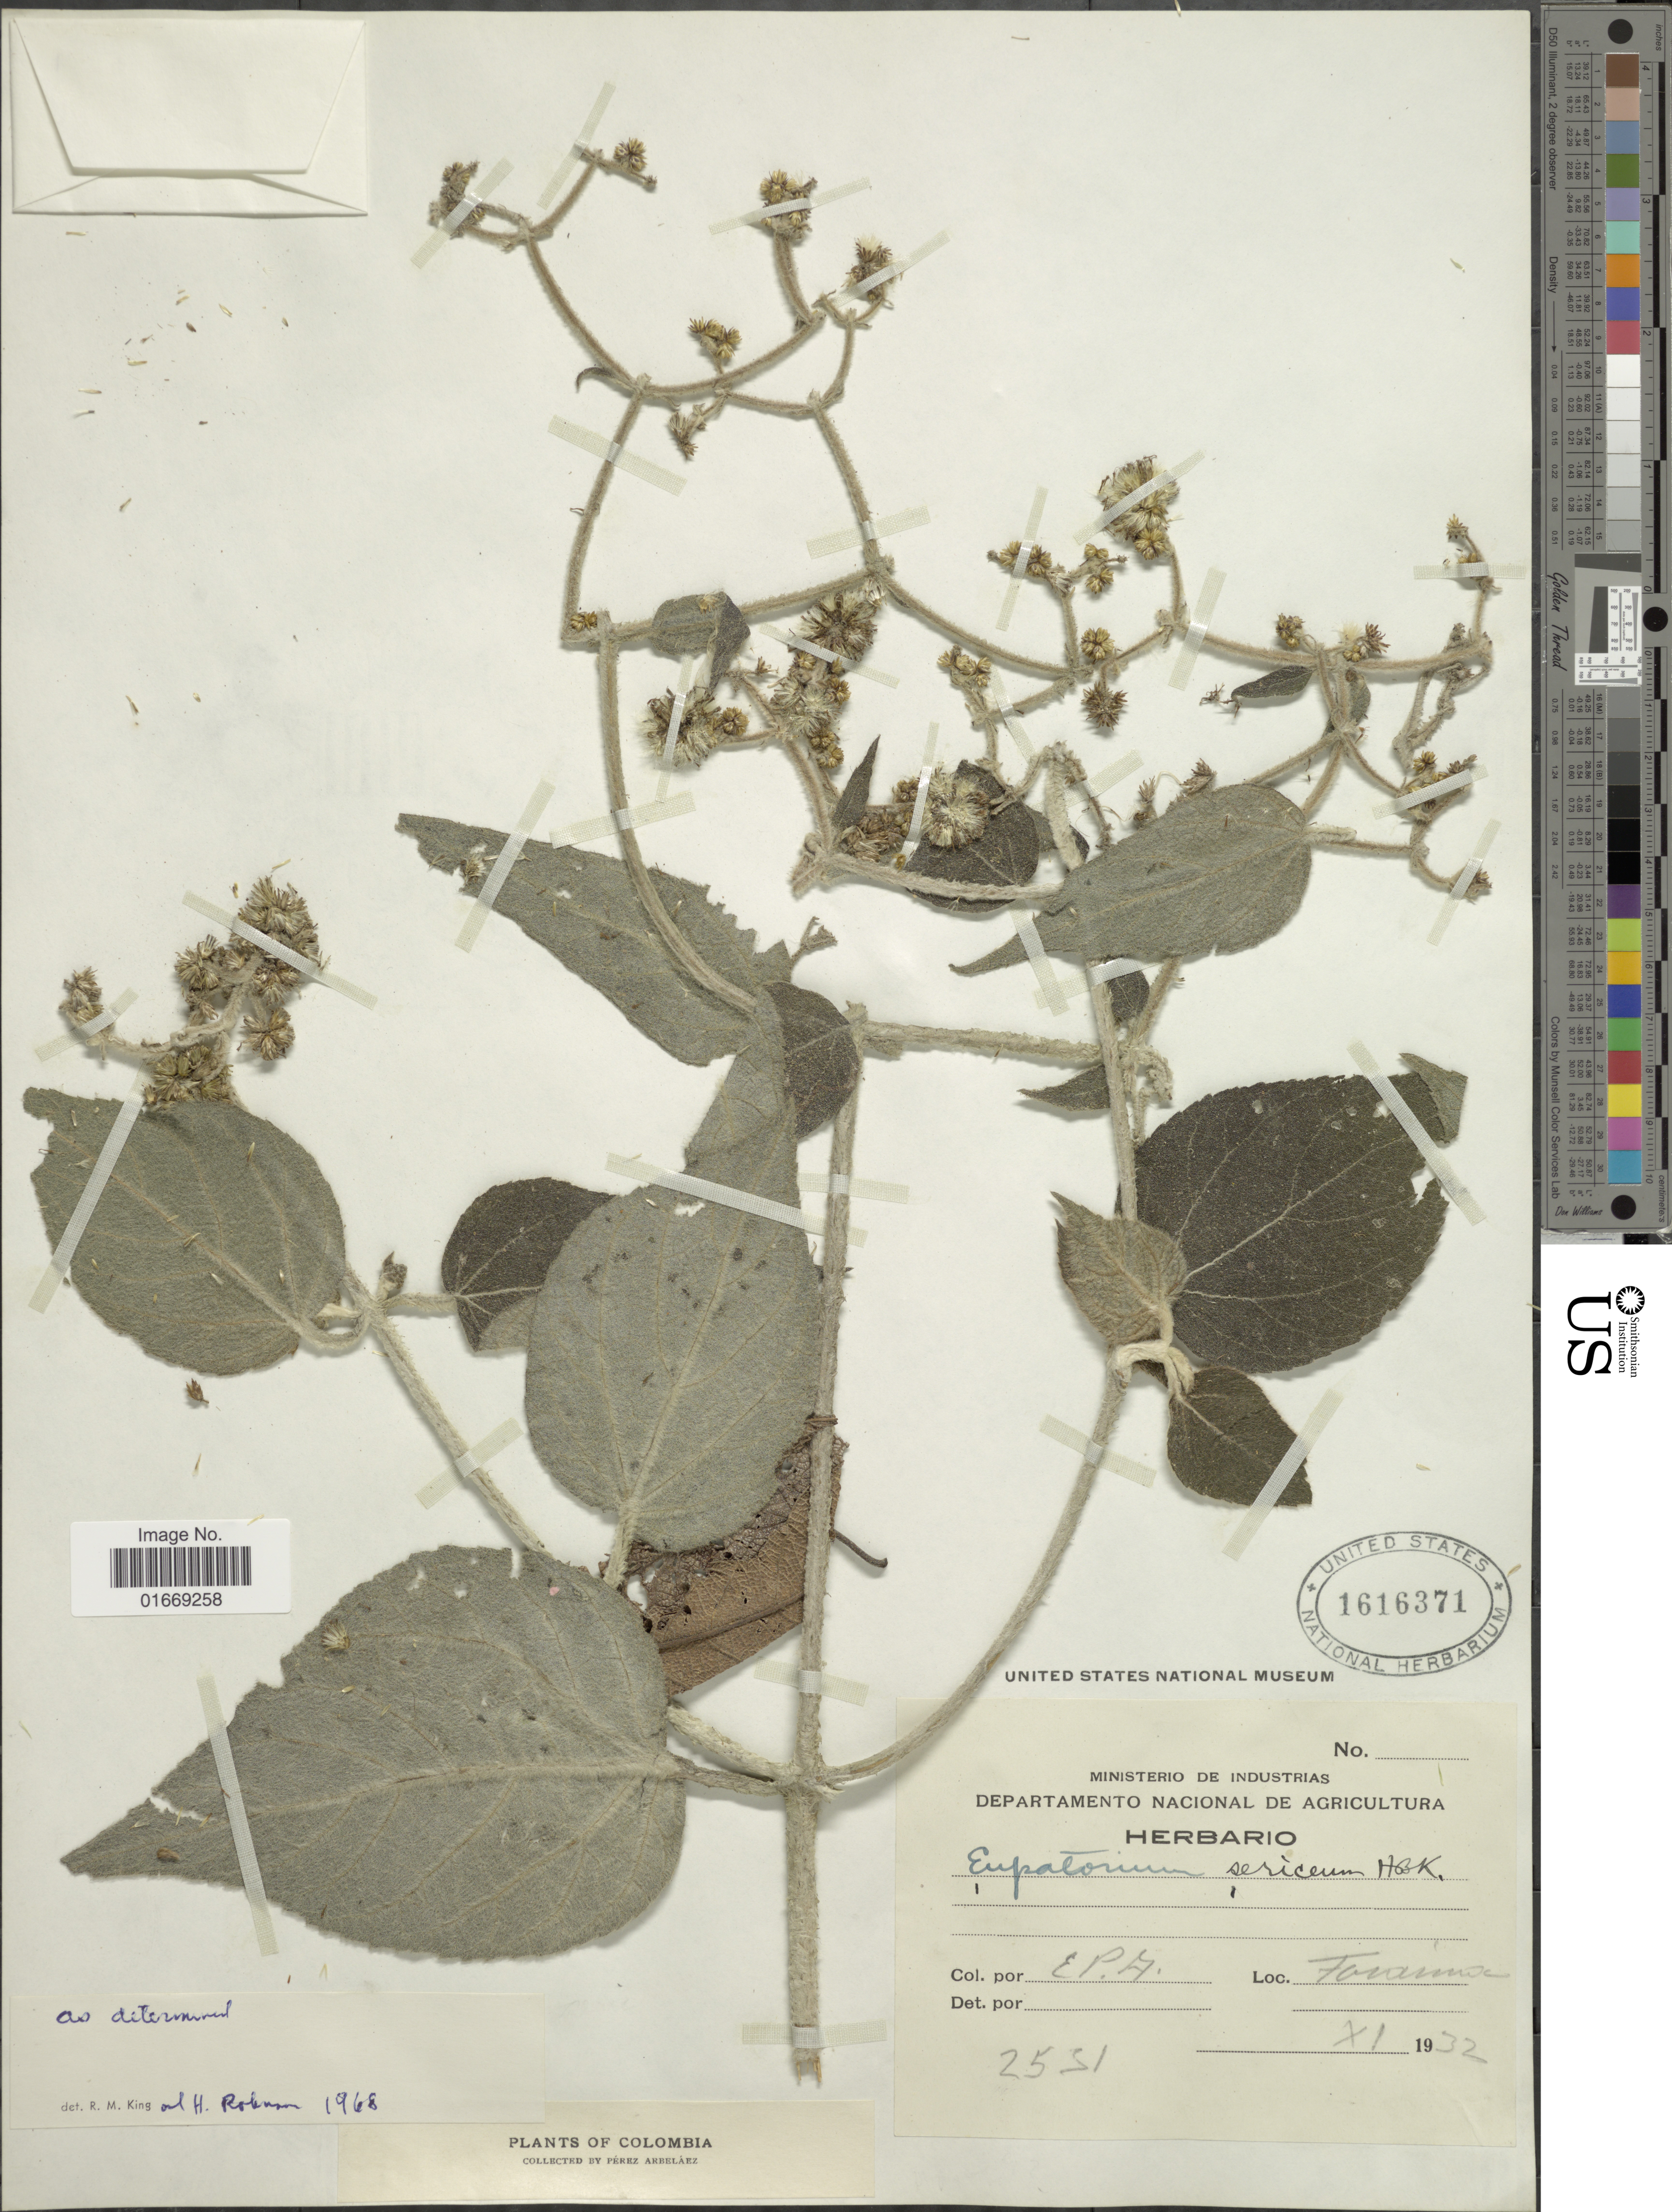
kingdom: Plantae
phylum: Tracheophyta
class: Magnoliopsida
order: Asterales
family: Asteraceae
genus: Hebeclinium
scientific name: Hebeclinium sericeum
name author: (Kunth) R.M. King & H. Rob.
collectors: E. Pérez Arbeláez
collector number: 2531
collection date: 1932-11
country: Colombia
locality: Departamento Nacional de Agricultura. Tocaima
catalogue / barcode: US 1616371